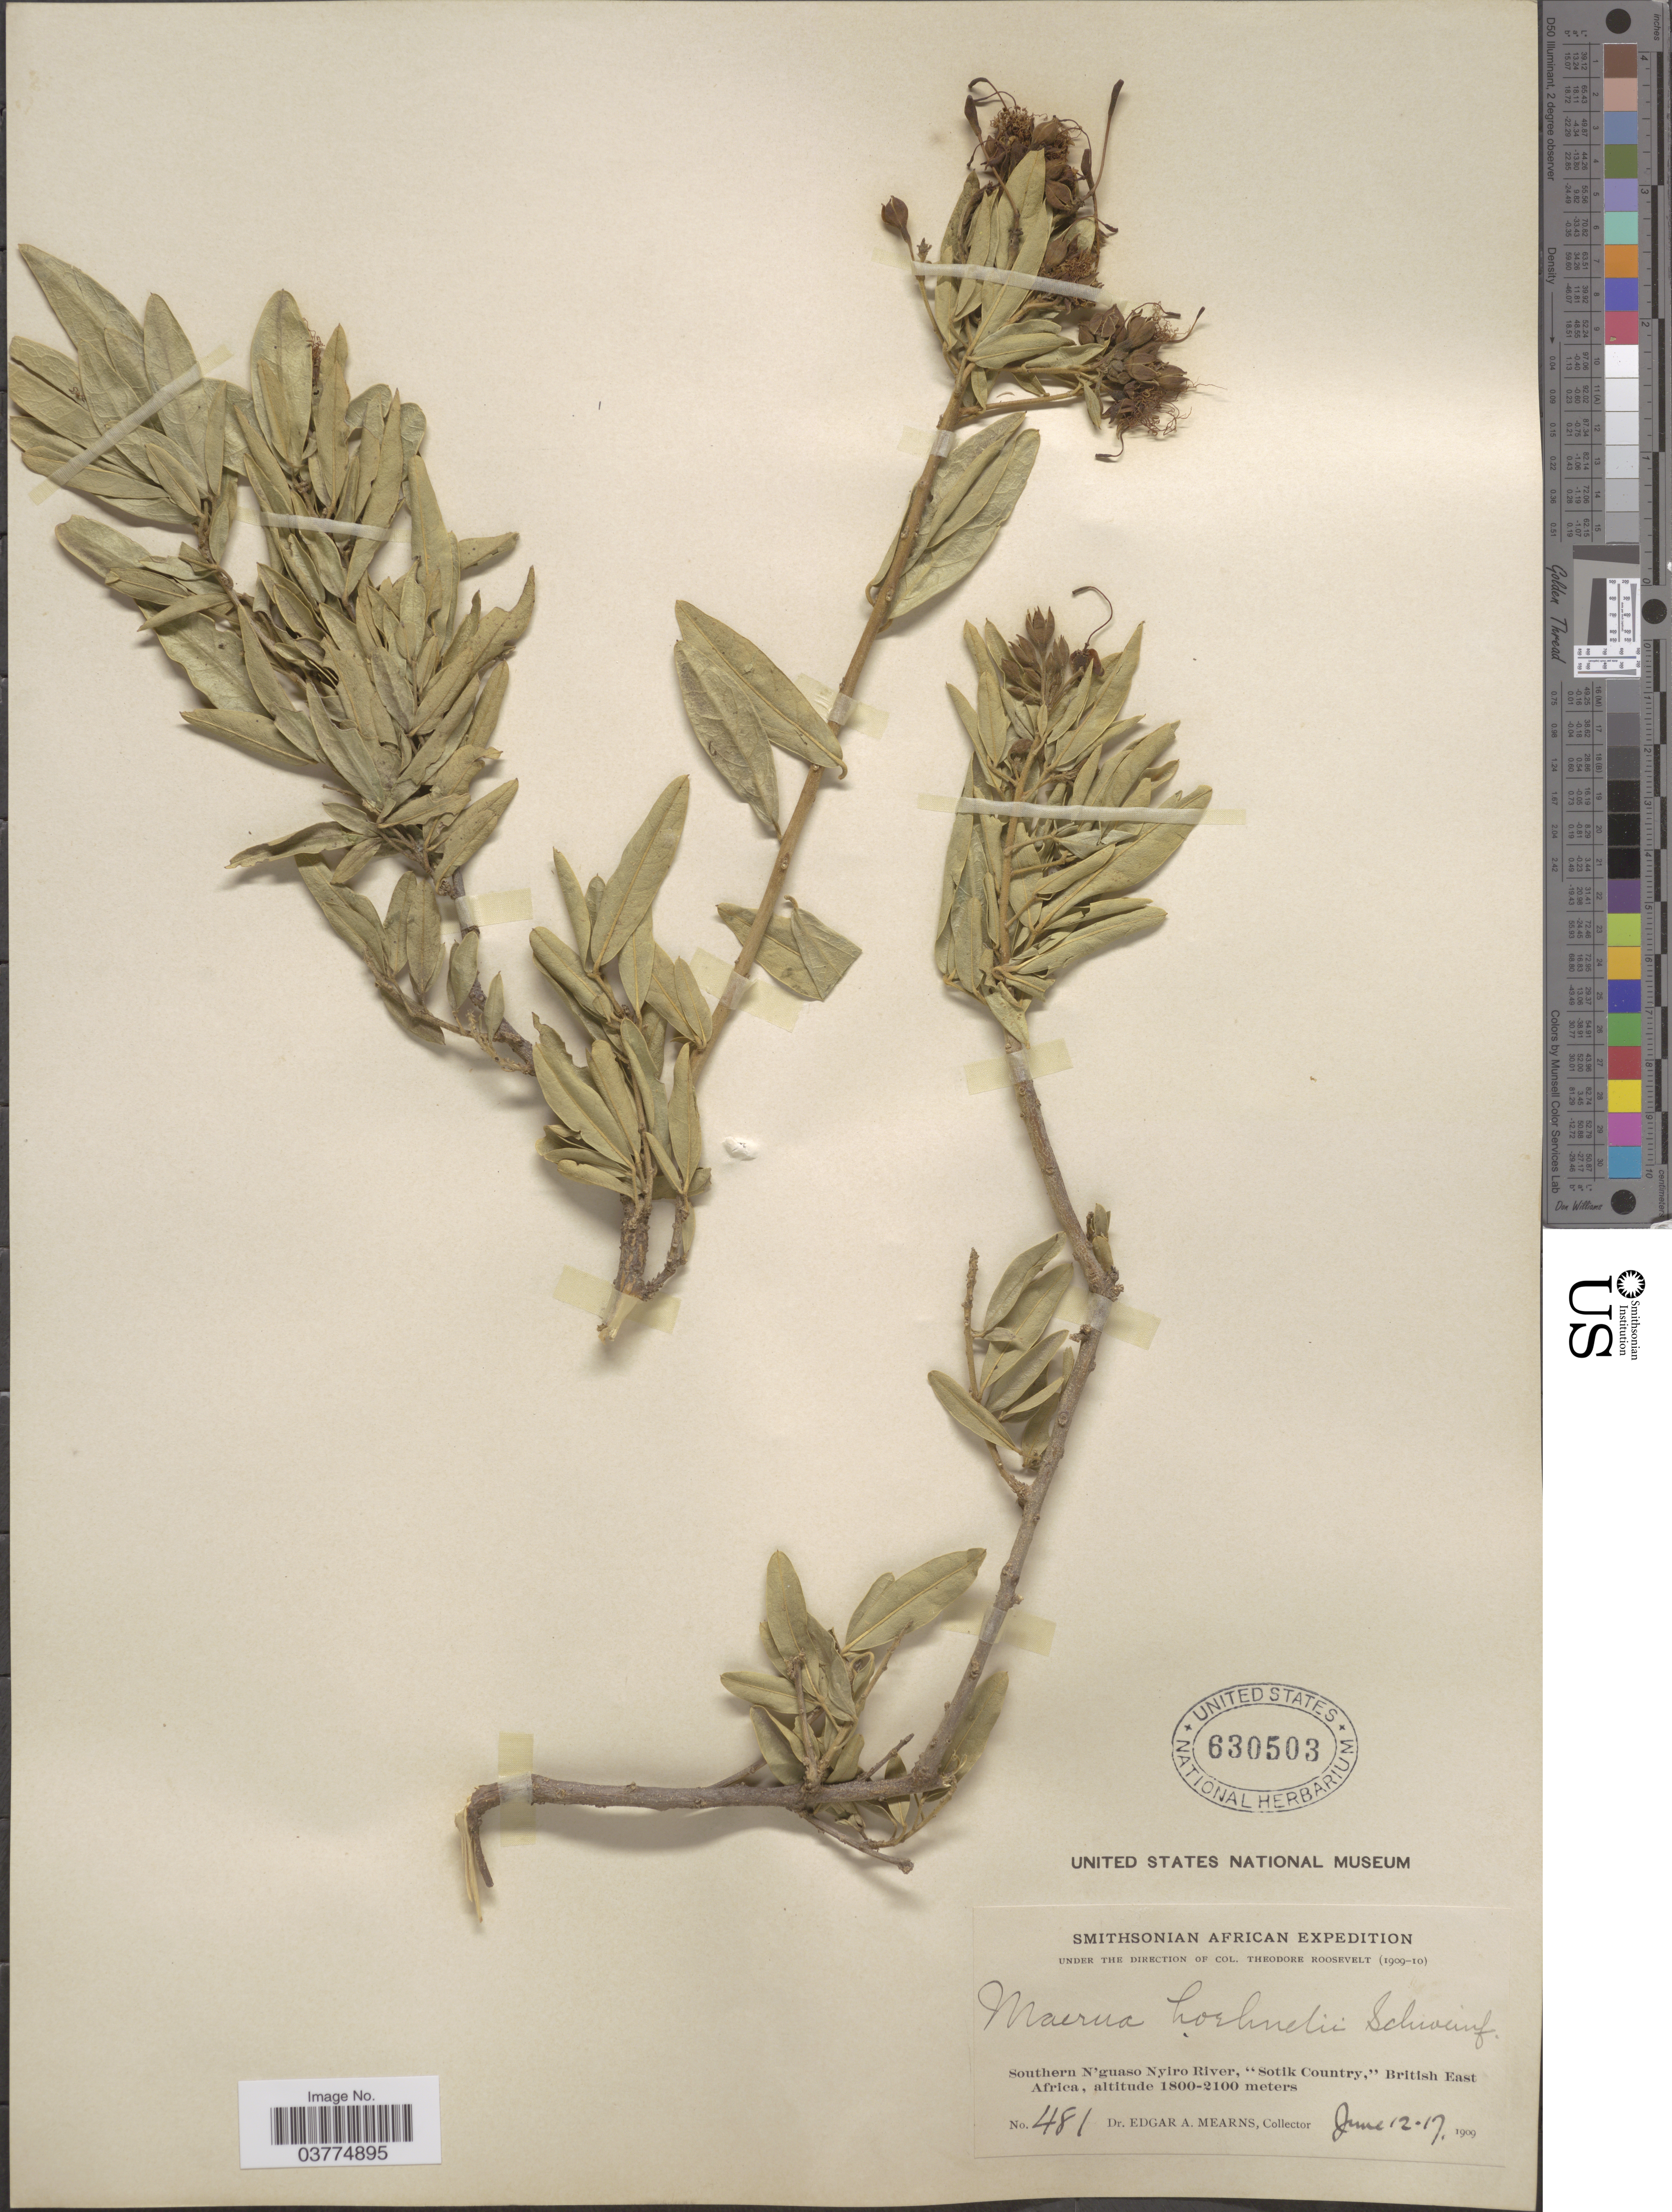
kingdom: Plantae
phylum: Tracheophyta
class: Magnoliopsida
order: Brassicales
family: Capparaceae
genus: Maerua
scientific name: Maerua hoehnelii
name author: Schweinf.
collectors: E. A. Mearns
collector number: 481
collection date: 1909-06-12/1909-06-17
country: Kenya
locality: Southern N'guaso Nyiro River, "Sotik Country", British East Africa.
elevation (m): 1800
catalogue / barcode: US 630503